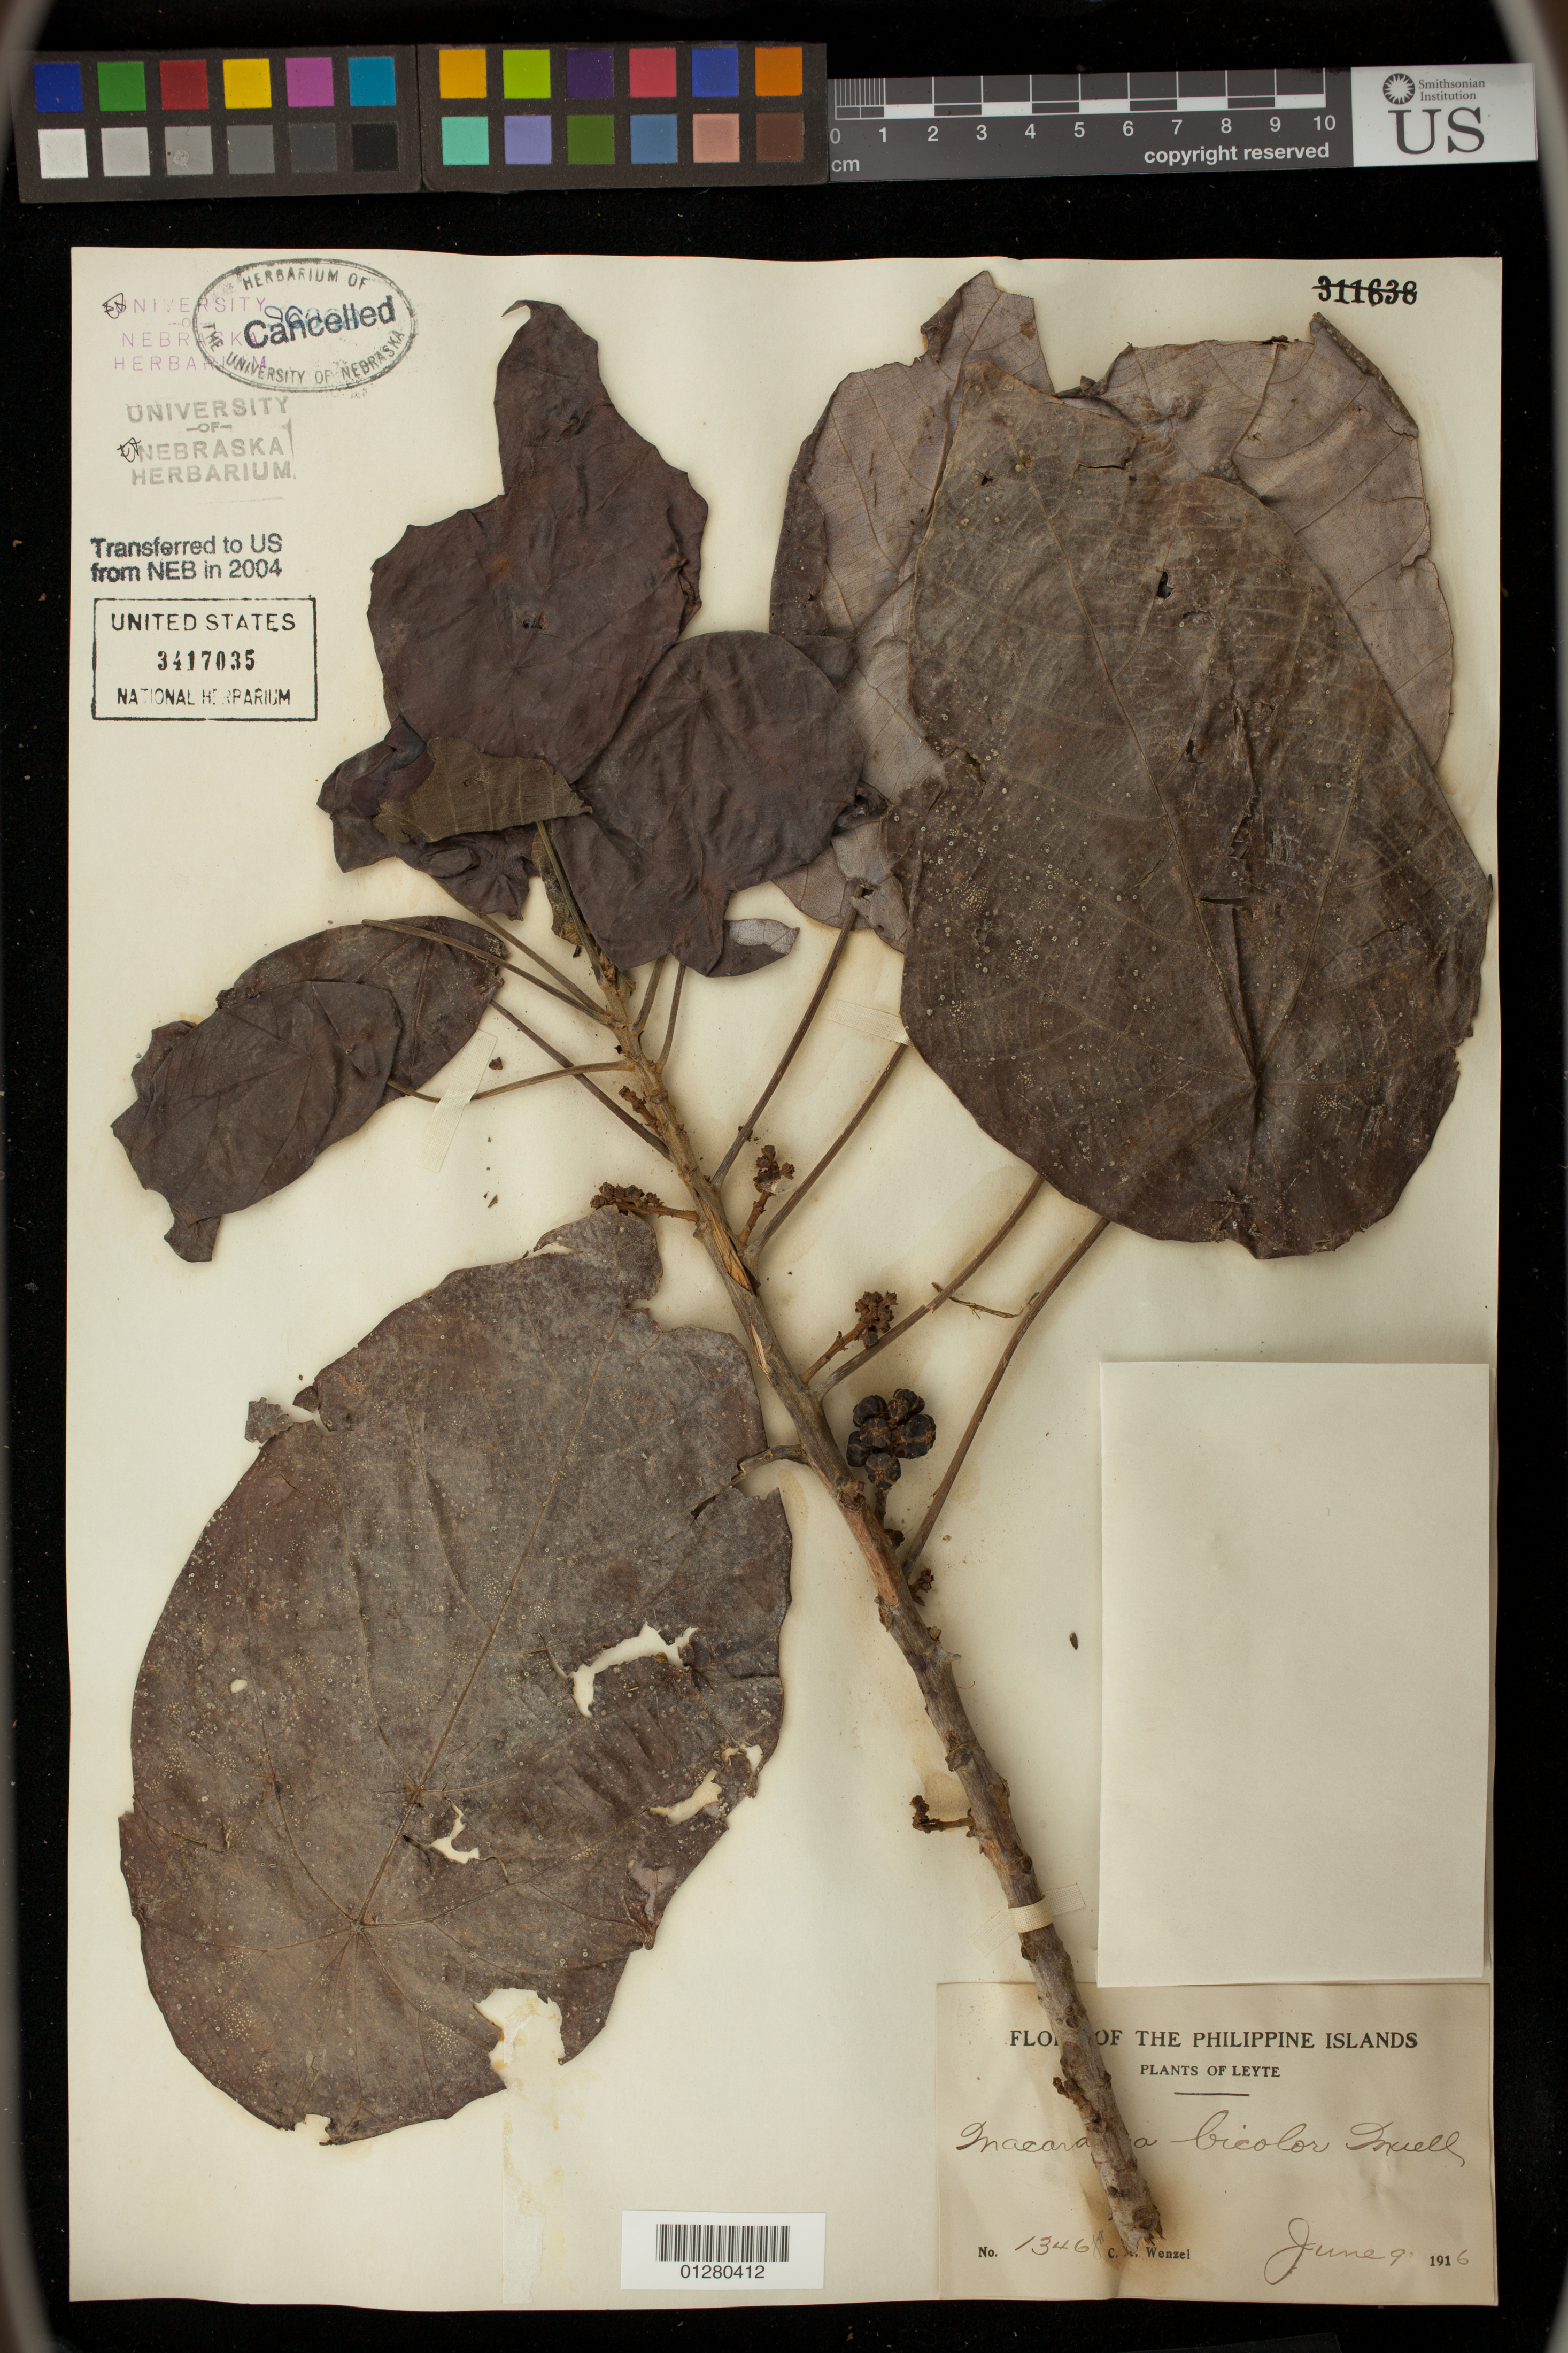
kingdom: Plantae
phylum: Tracheophyta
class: Magnoliopsida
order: Malpighiales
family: Euphorbiaceae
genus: Macaranga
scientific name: Macaranga bicolor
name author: Müll. Arg.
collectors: C. Wenzel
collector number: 1346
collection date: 1916-06-09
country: Philippines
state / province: Eastern Visayas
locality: Leyte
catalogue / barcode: US 3417035